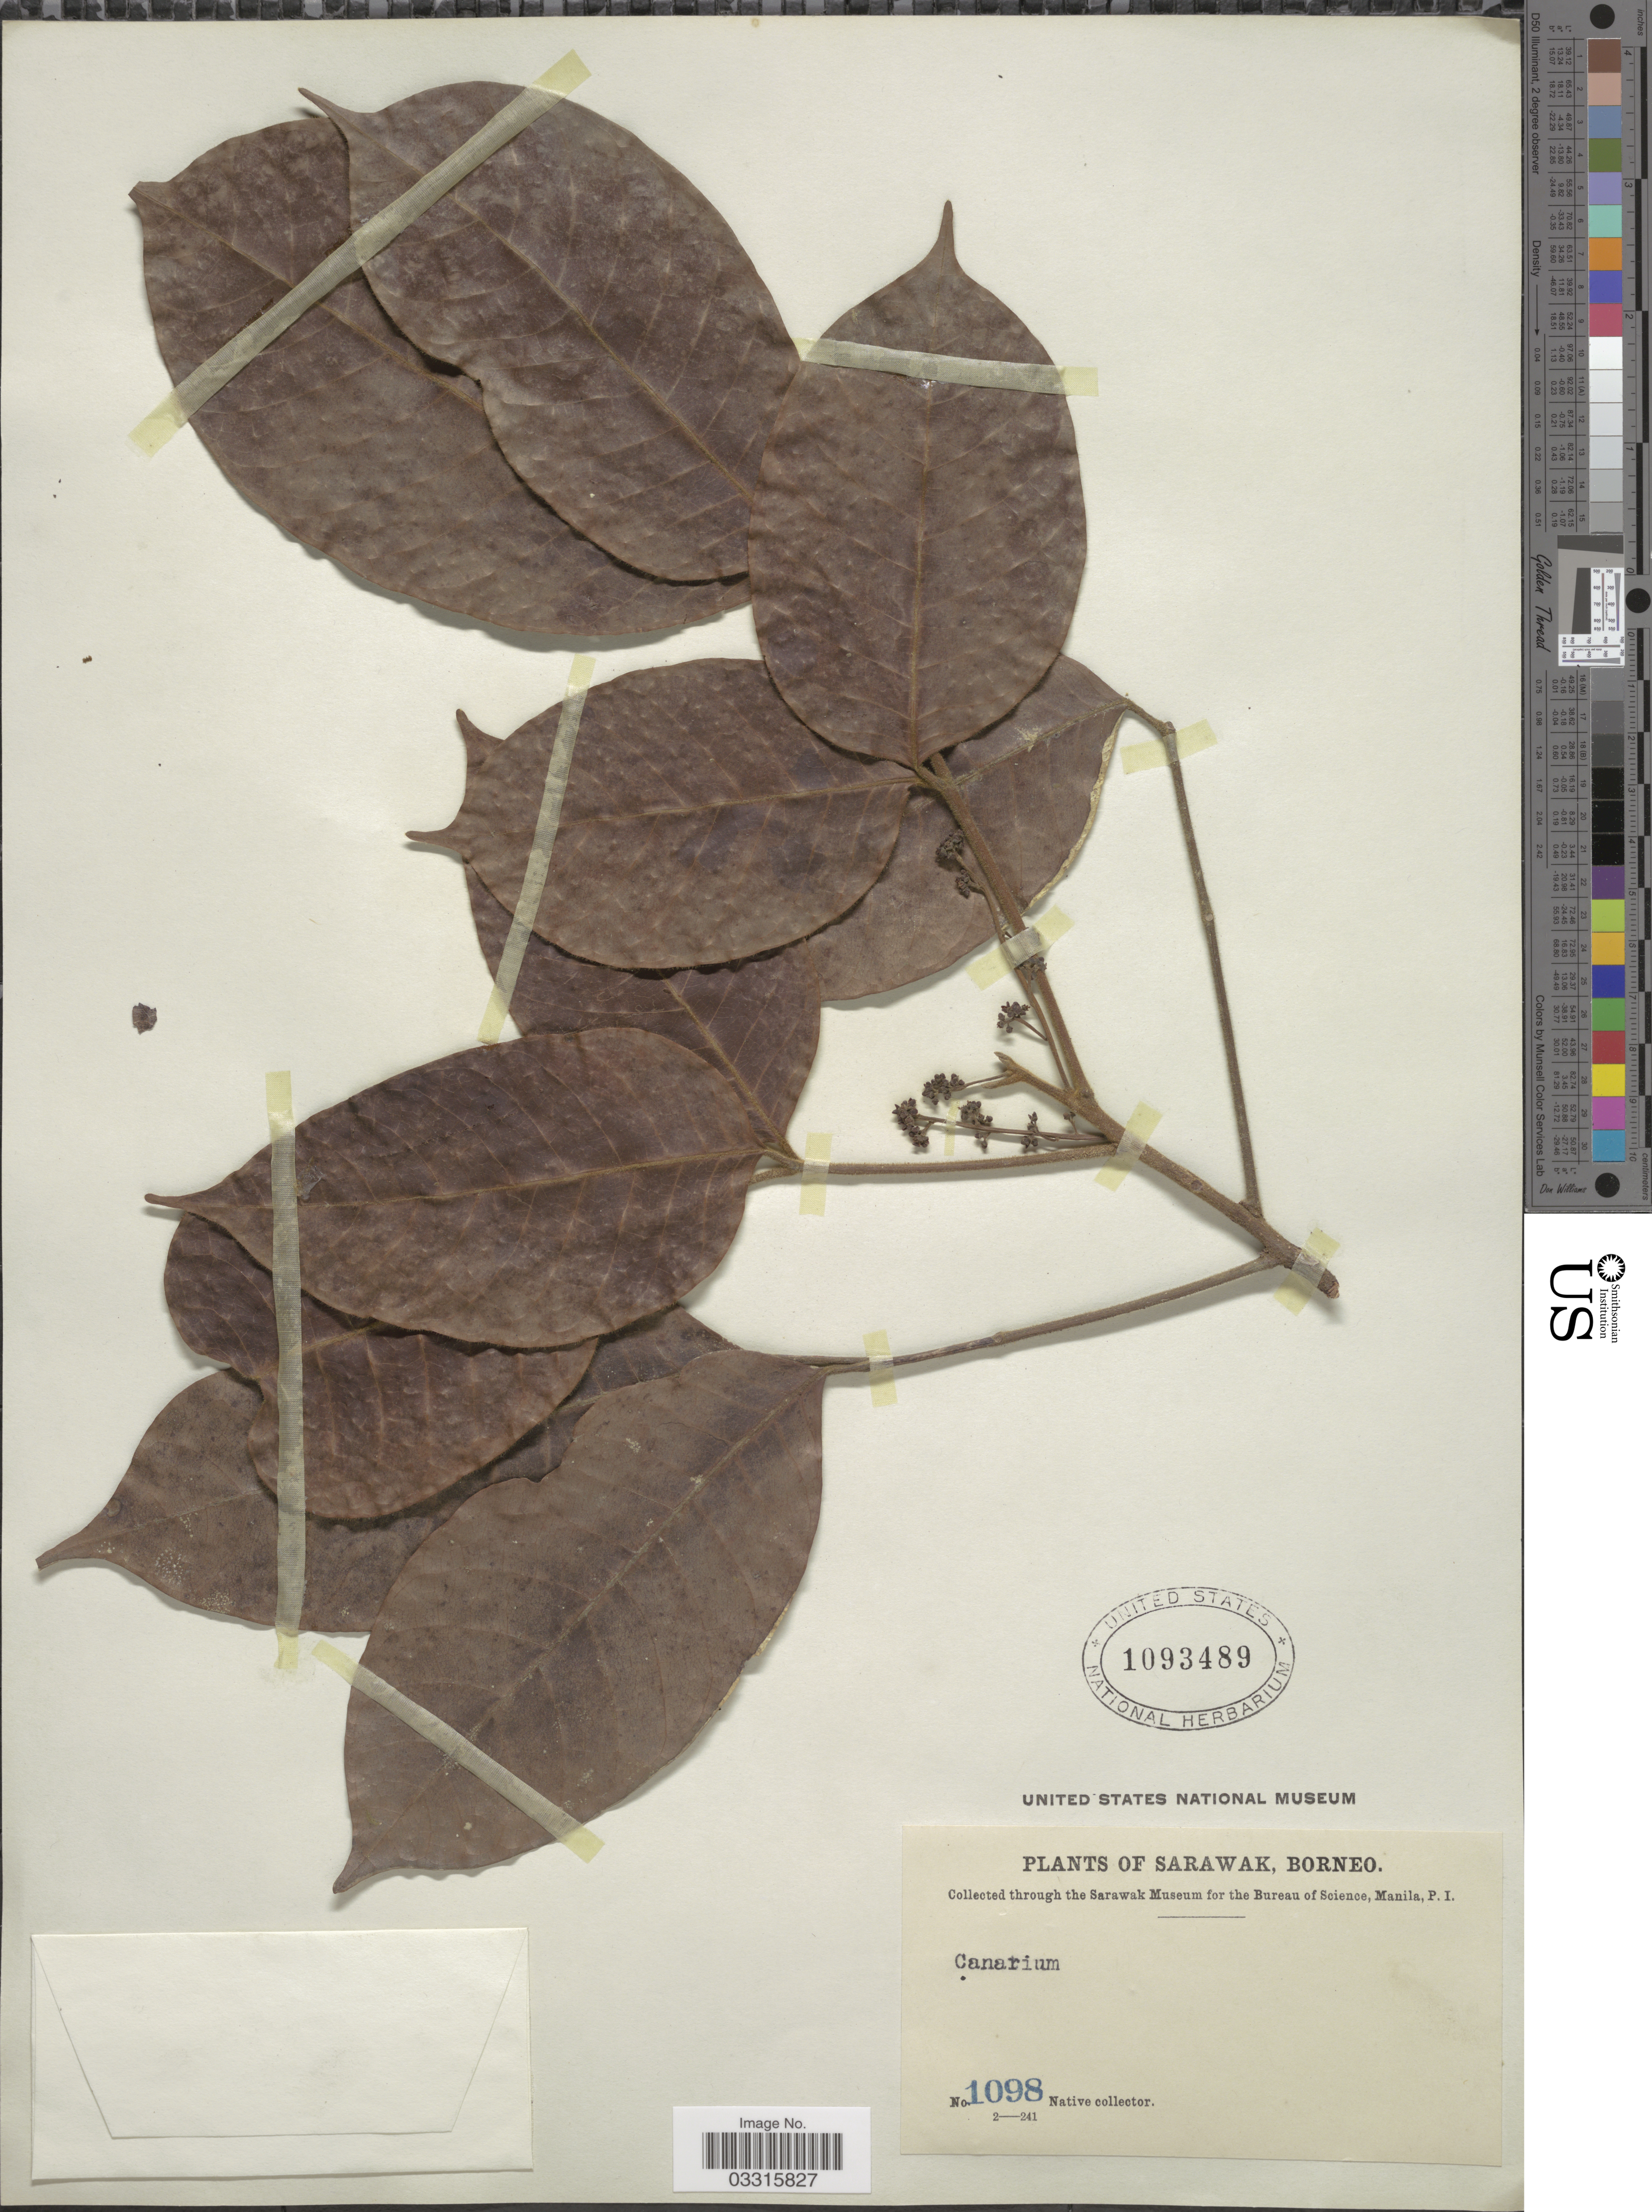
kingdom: Plantae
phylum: Tracheophyta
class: Magnoliopsida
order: Sapindales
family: Burseraceae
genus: Canarium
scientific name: Canarium sp.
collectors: Native collector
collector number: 1098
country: Malaysia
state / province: Sarawak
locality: Borneo.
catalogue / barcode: US 1093489